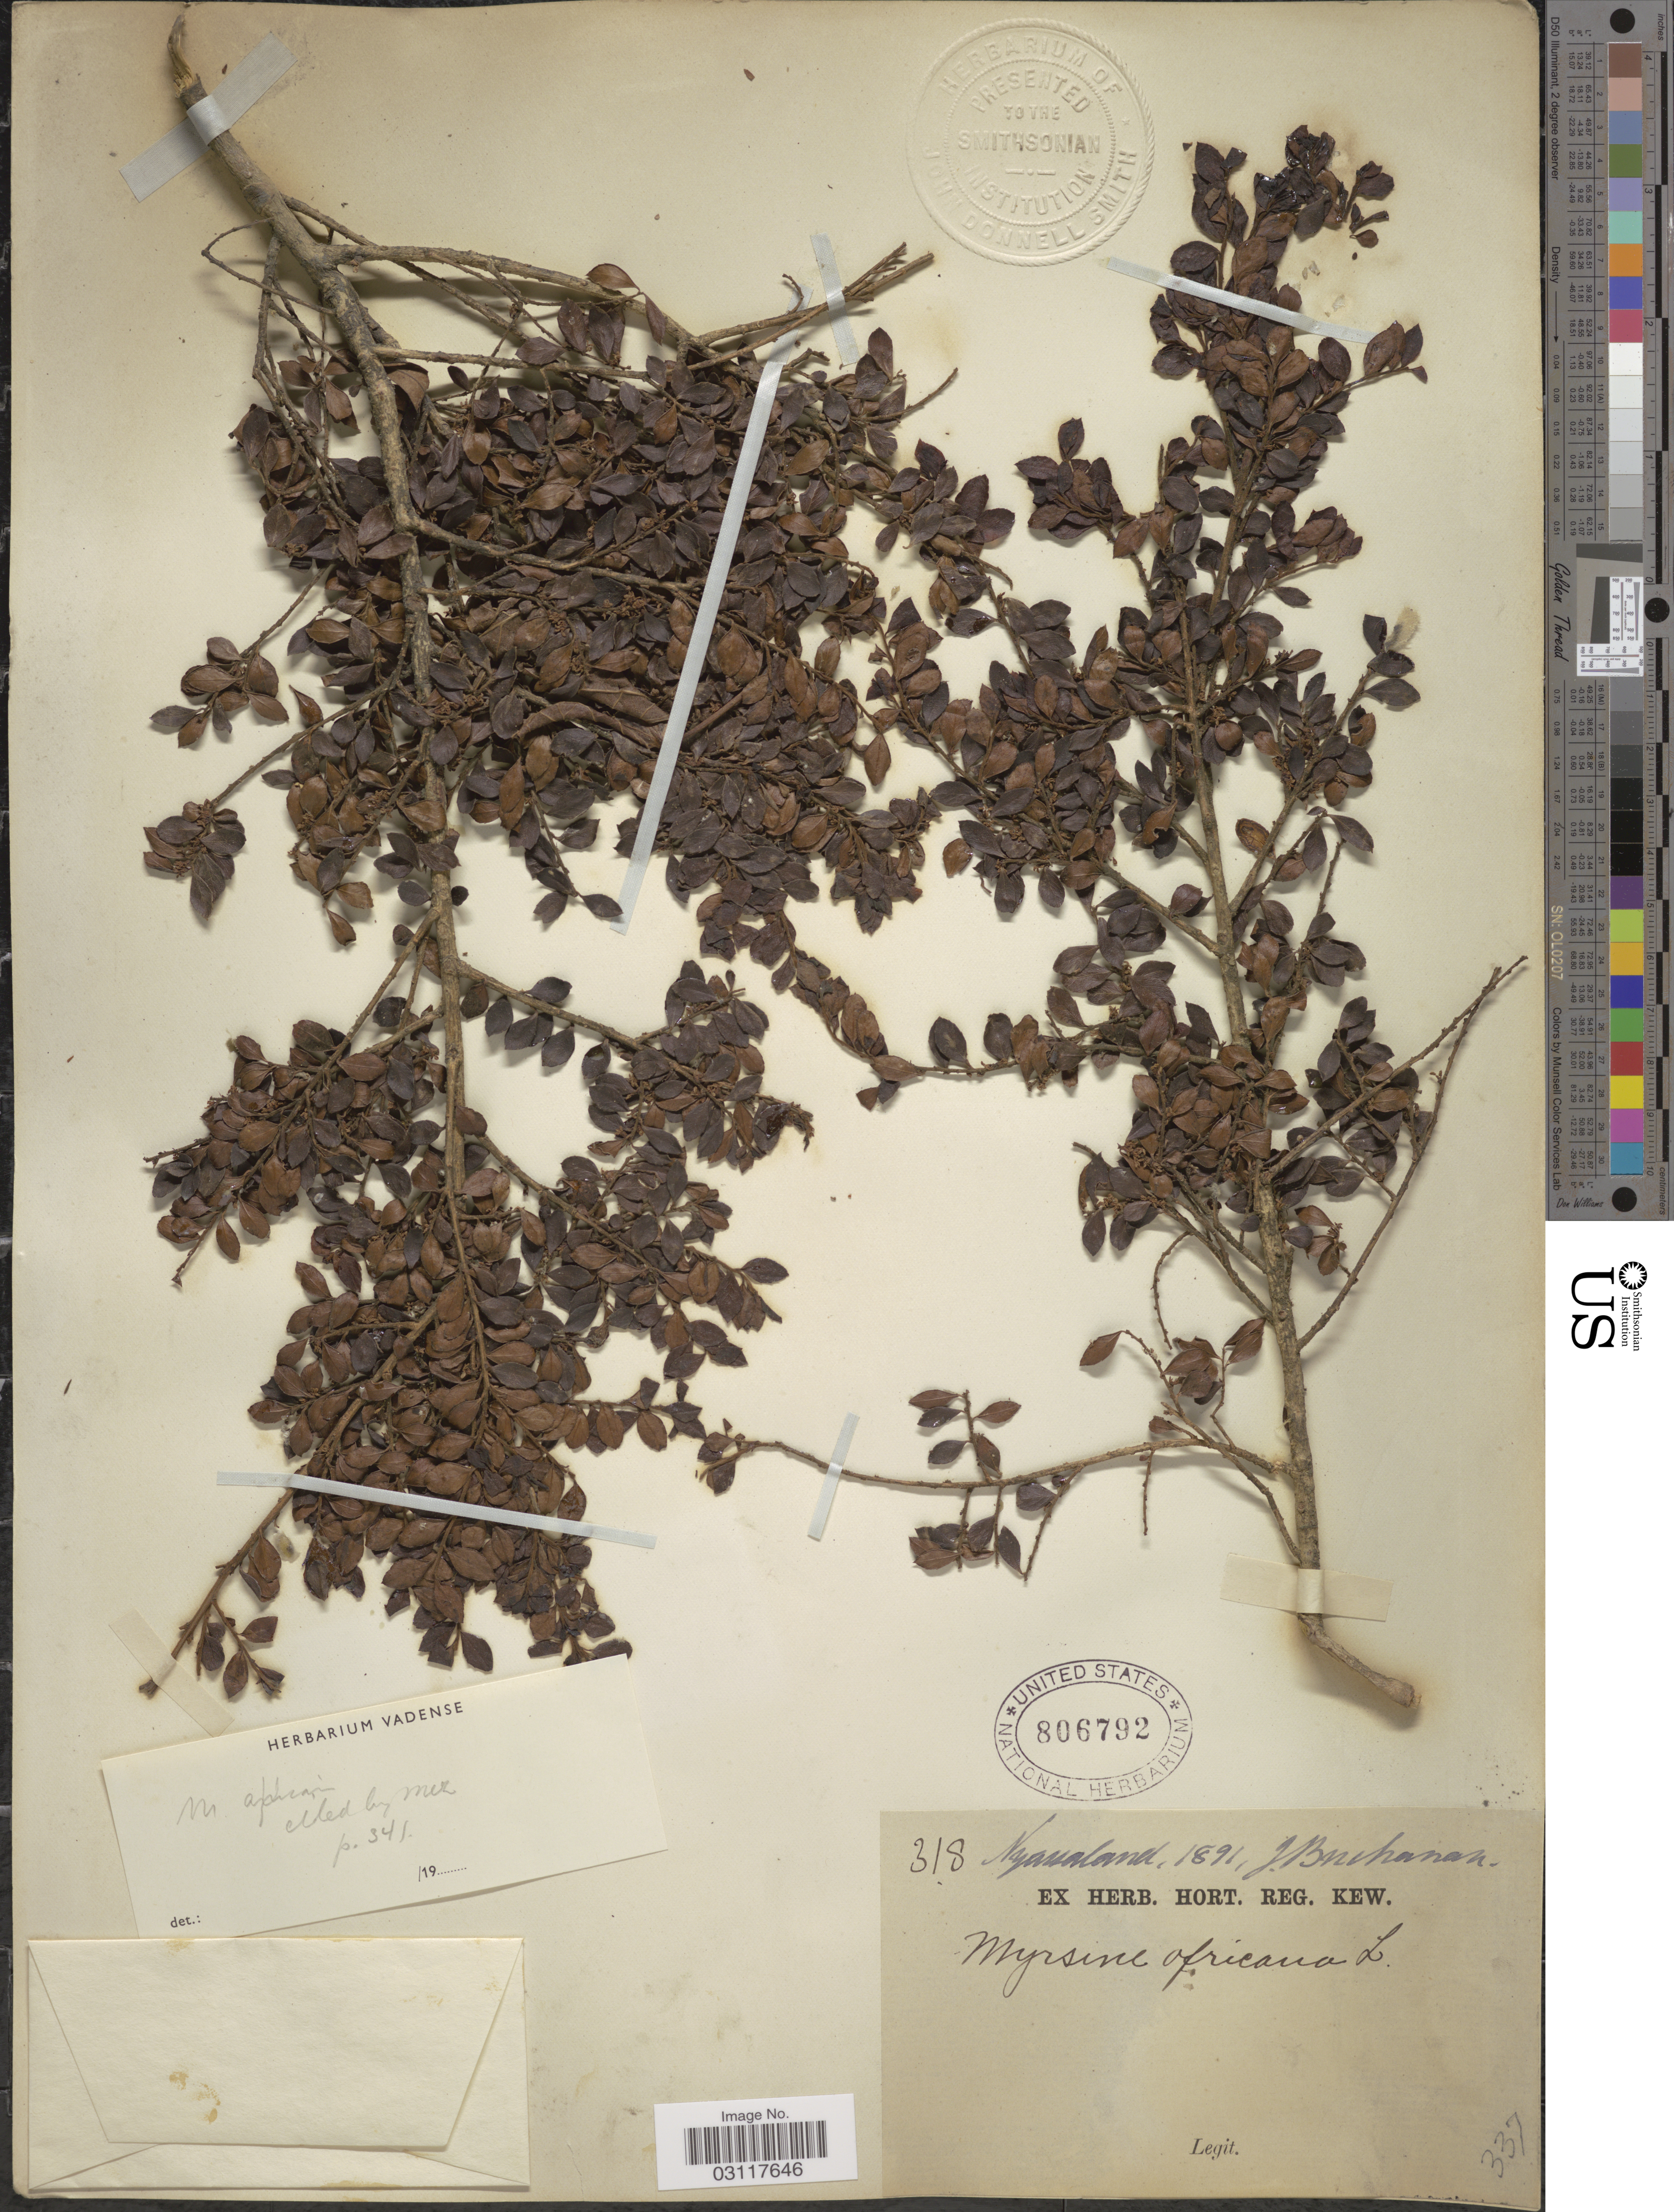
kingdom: Plantae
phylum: Tracheophyta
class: Magnoliopsida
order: Ericales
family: Primulaceae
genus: Myrsine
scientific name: Myrsine africana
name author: L.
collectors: J. Buchanan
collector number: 318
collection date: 1891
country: Malawi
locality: Nyassaland.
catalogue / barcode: US 806792